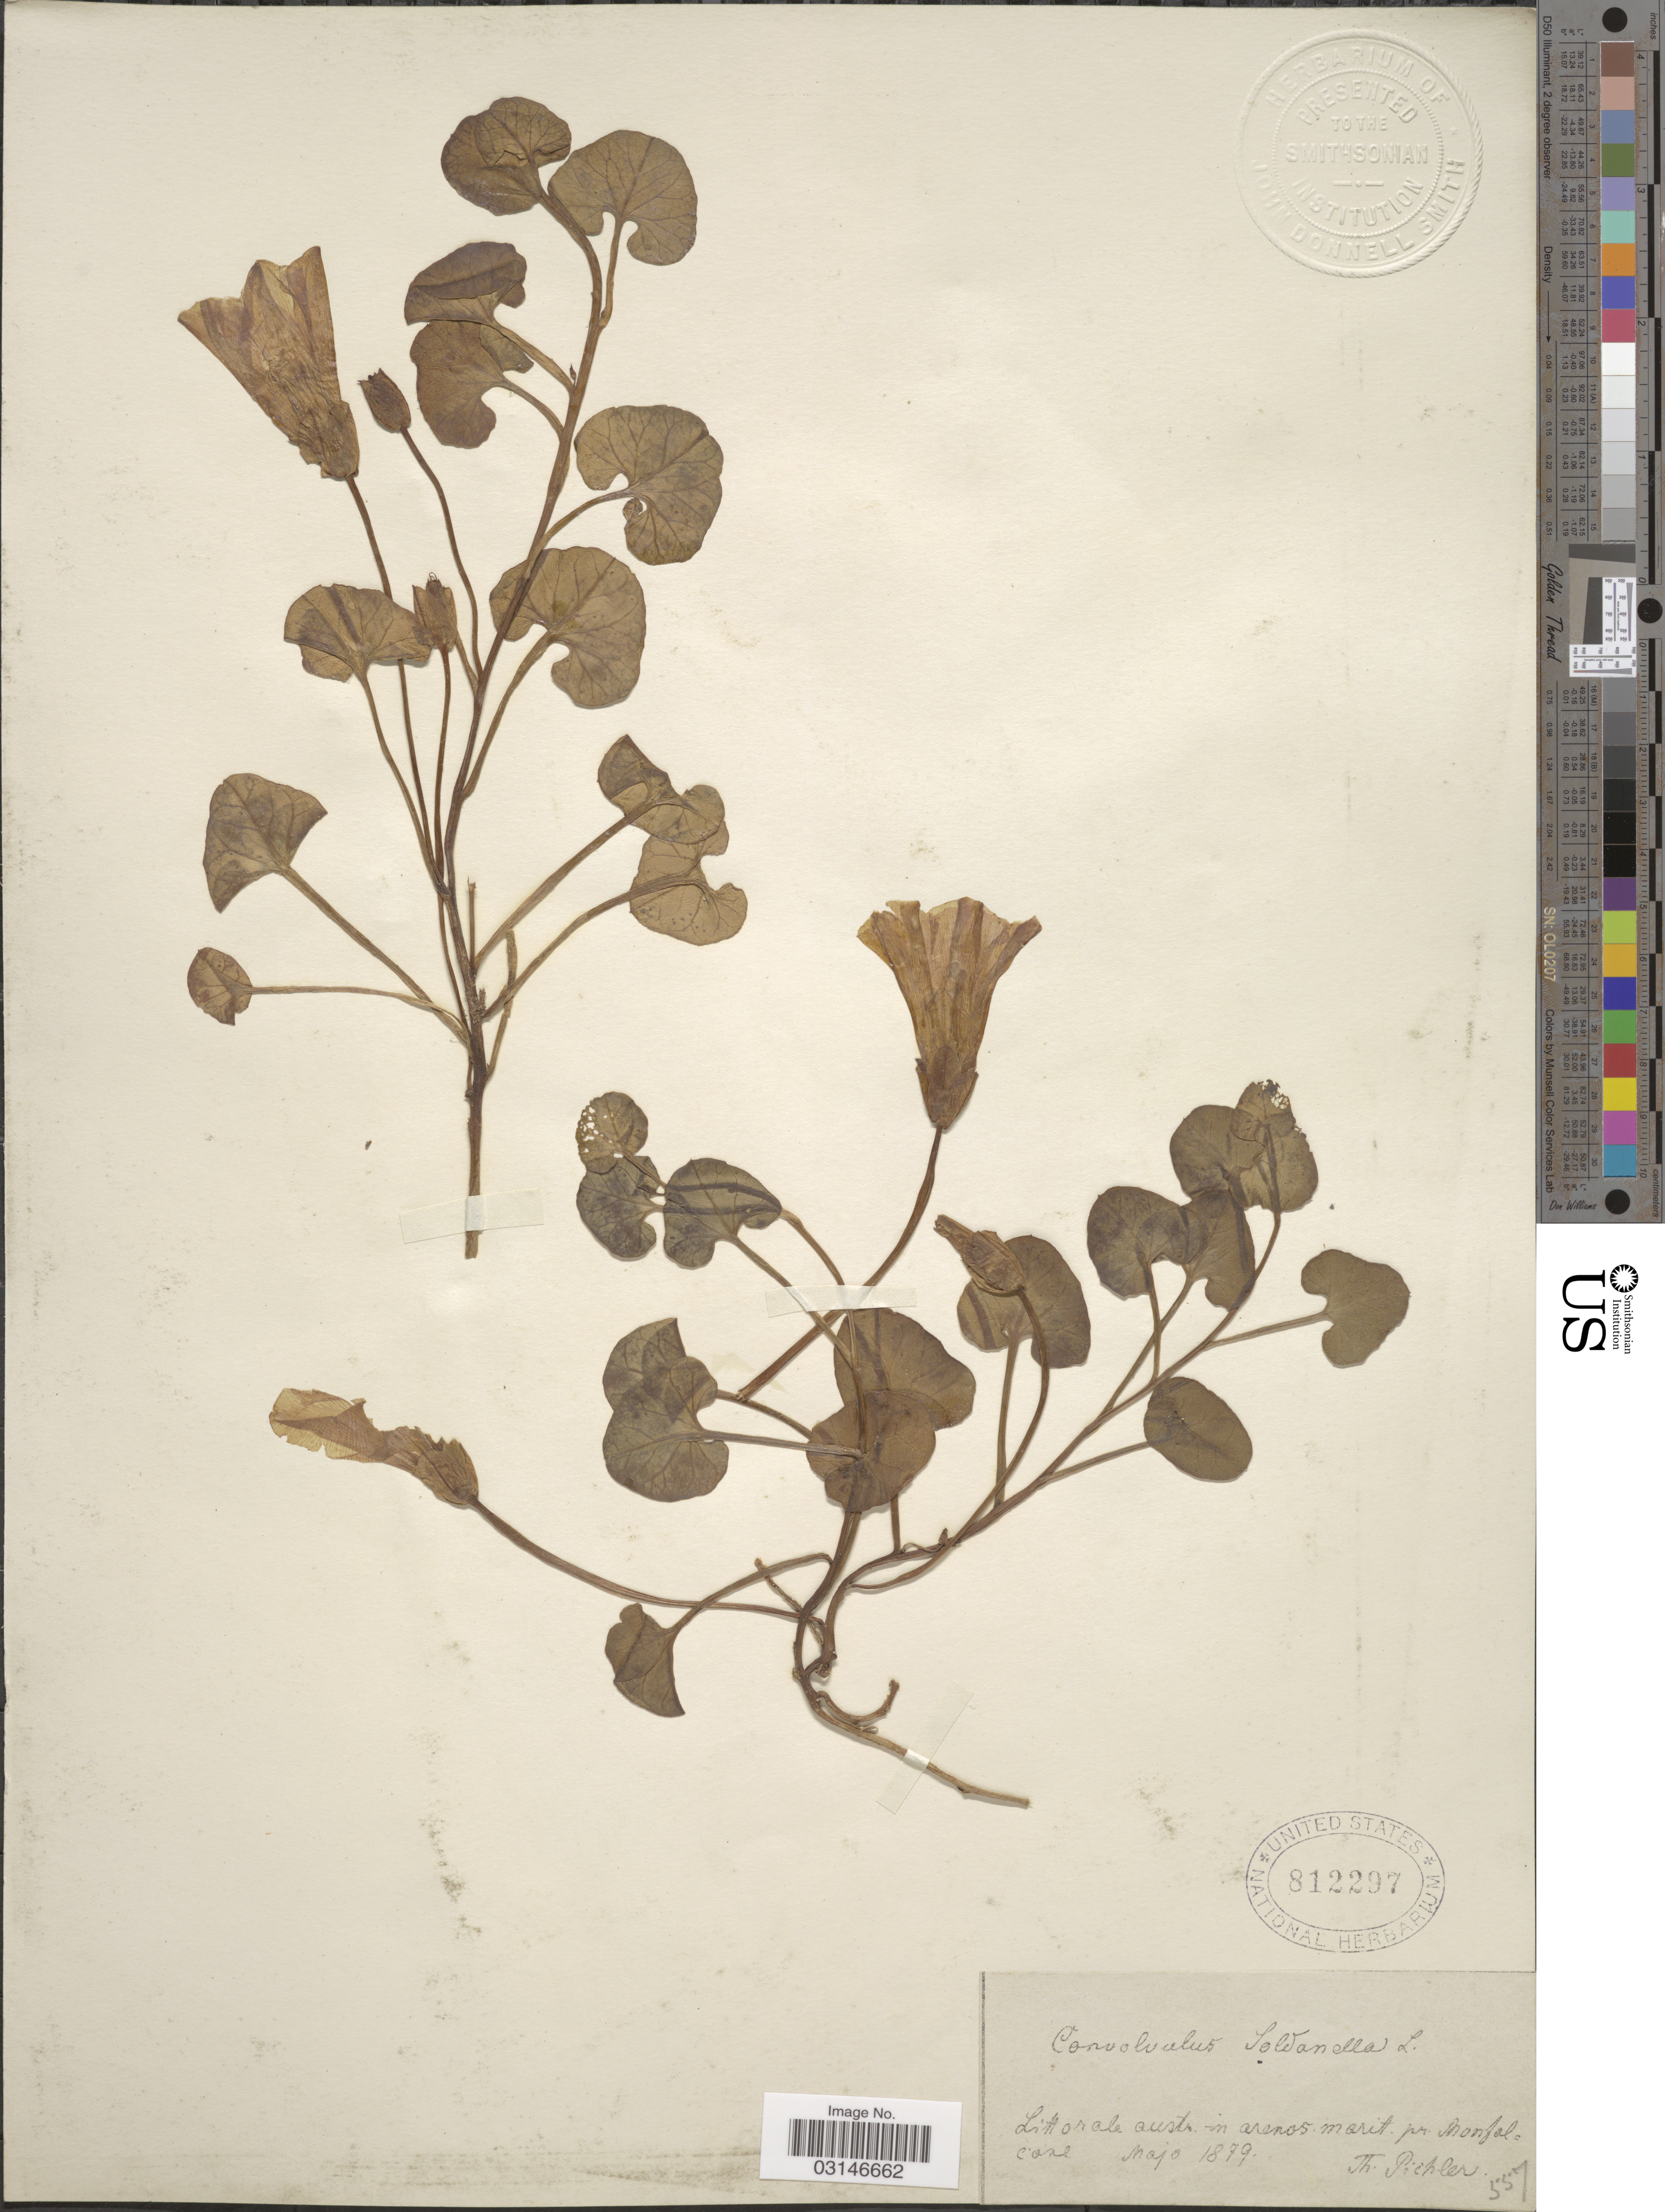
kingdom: Plantae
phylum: Tracheophyta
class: Magnoliopsida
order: Solanales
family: Convolvulaceae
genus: Calystegia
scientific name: Calystegia soldanella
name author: (L.) R. Br.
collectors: T. Pichler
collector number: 557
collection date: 1879-05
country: Italy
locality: Littorale austr. in arenos. marit. pr. Monfal = cone.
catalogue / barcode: US 812297